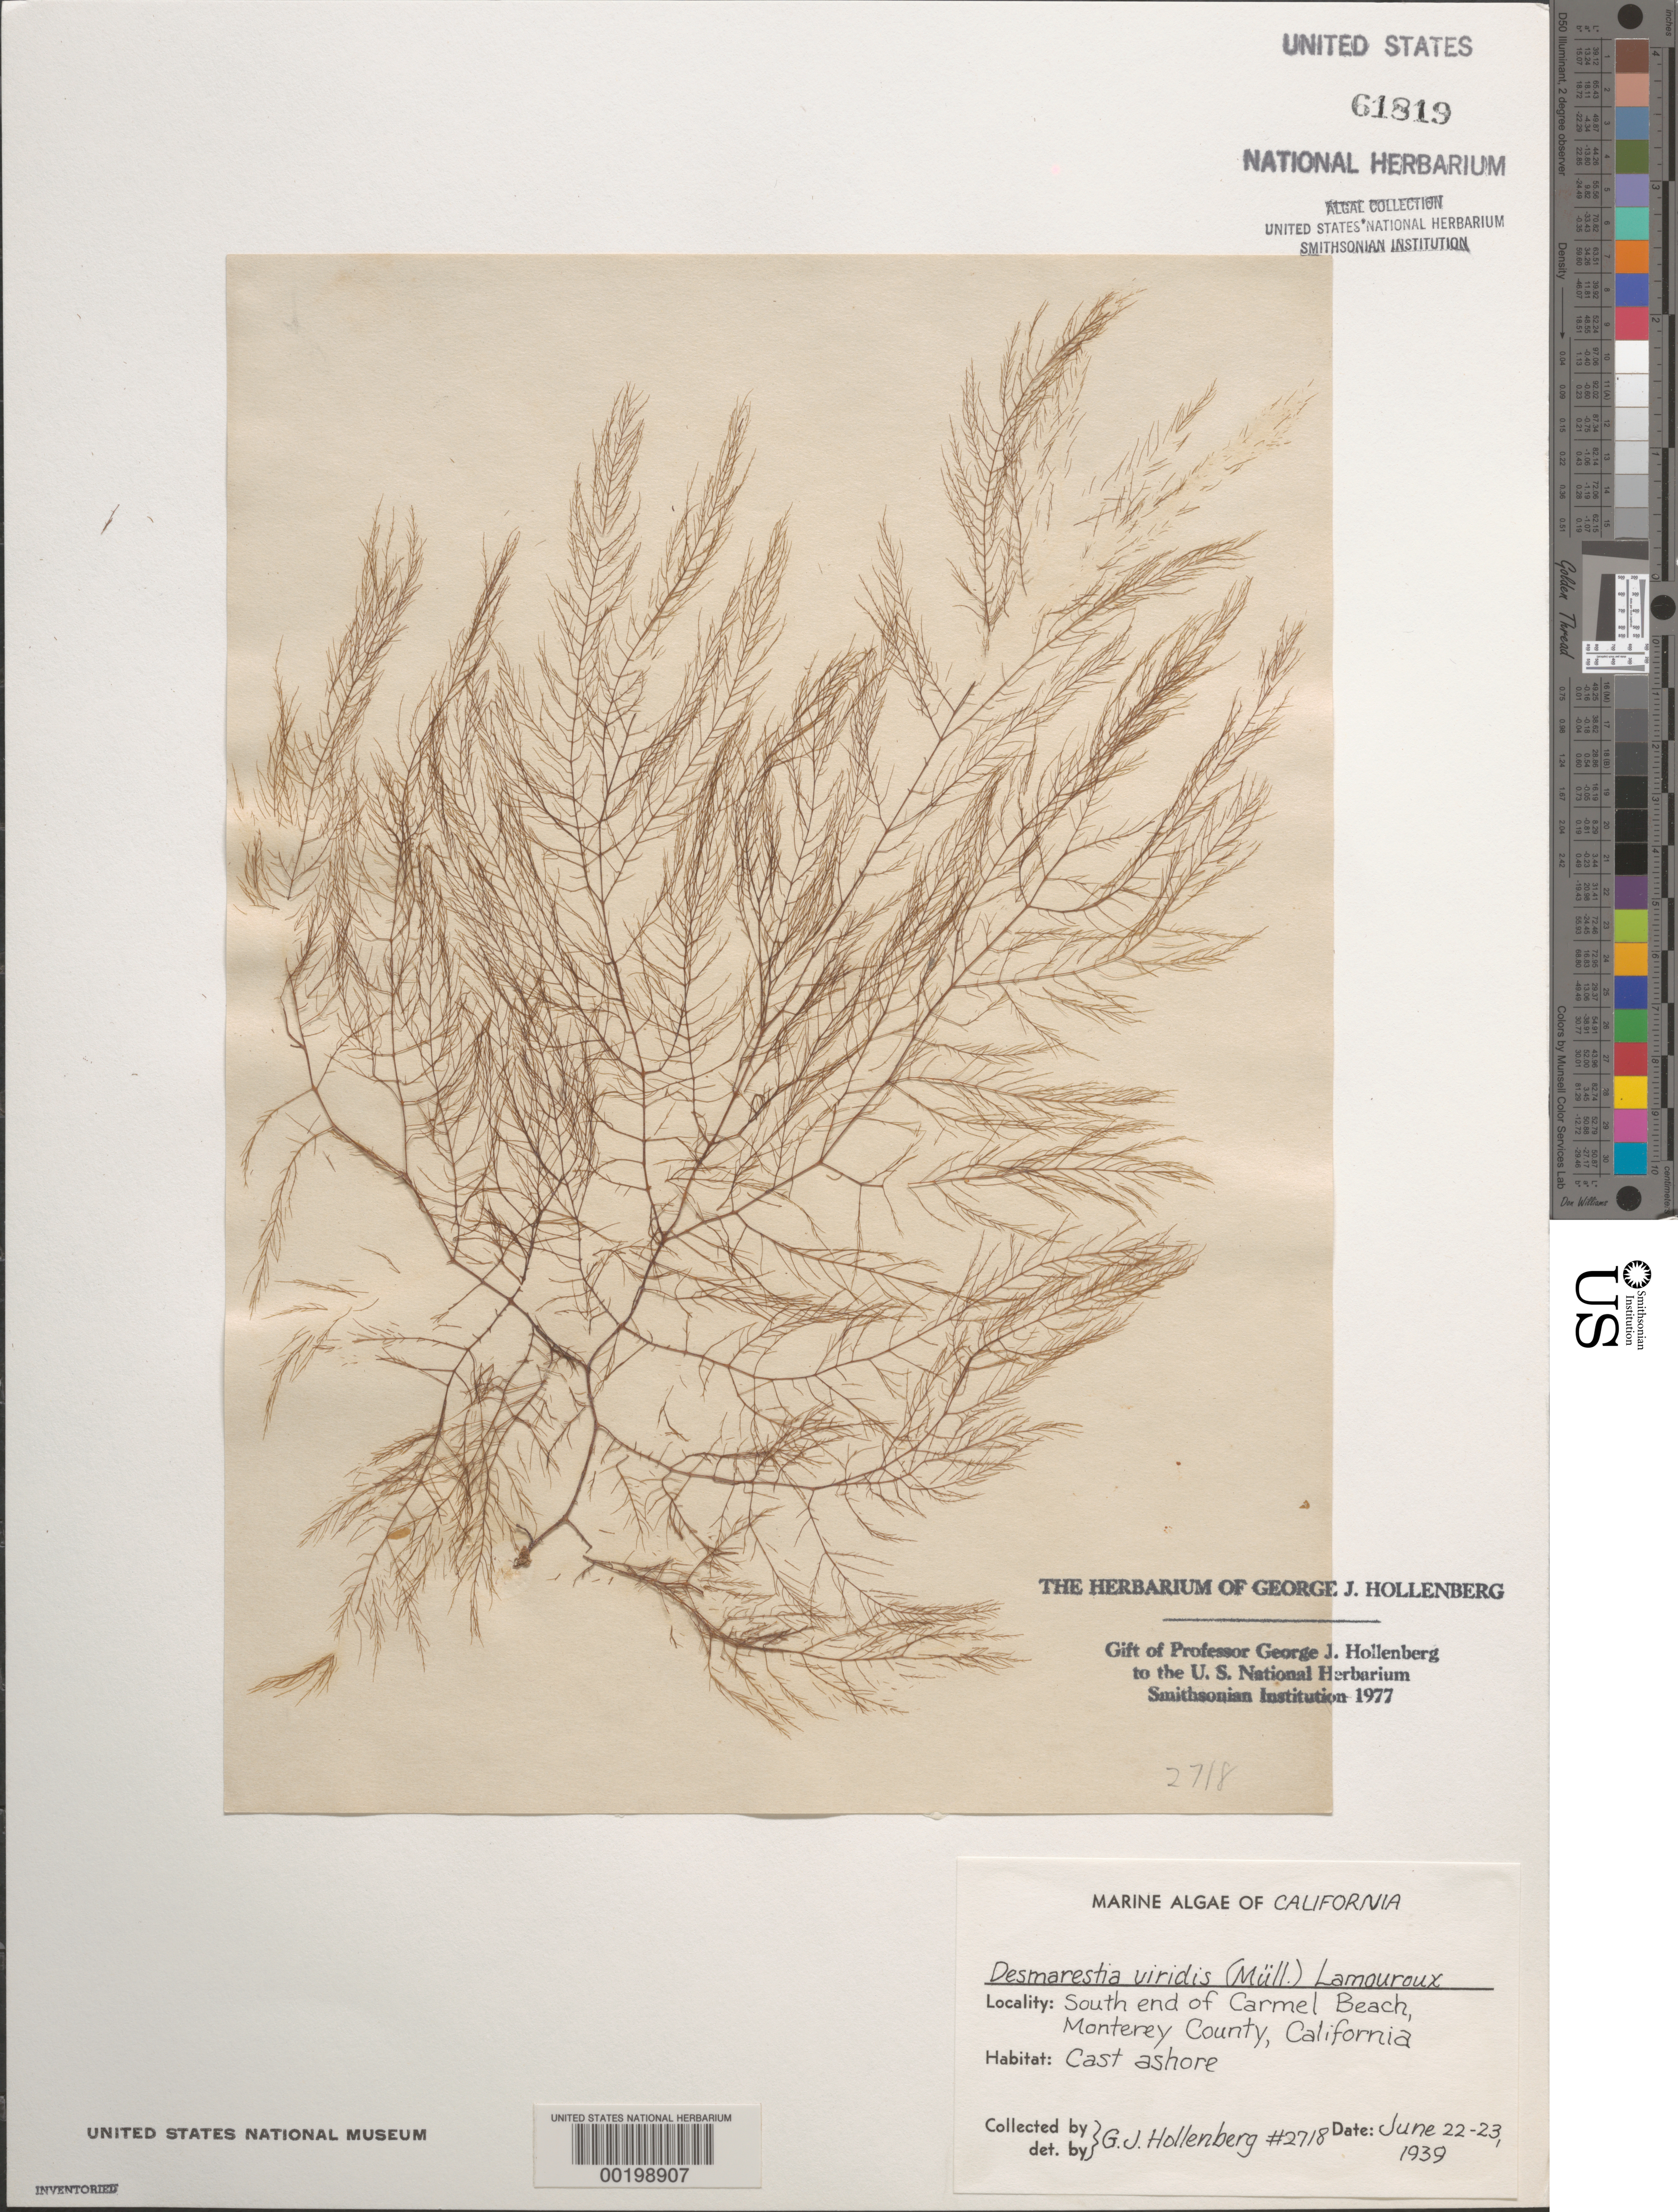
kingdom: Chromista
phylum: Ochrophyta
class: Phaeophyceae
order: Desmarestiales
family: Desmarestiaceae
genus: Desmarestia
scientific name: Desmarestia viridis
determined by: Hollenberg, George J.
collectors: G. Hollenberg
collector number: GJH 2718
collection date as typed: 22 Jun 1939 TO 23 Jun 1939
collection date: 1939-06-22/1939-06-23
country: United States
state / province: California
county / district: Monterey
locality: Carmel Beach, Monterey Peninsula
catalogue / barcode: US 61819